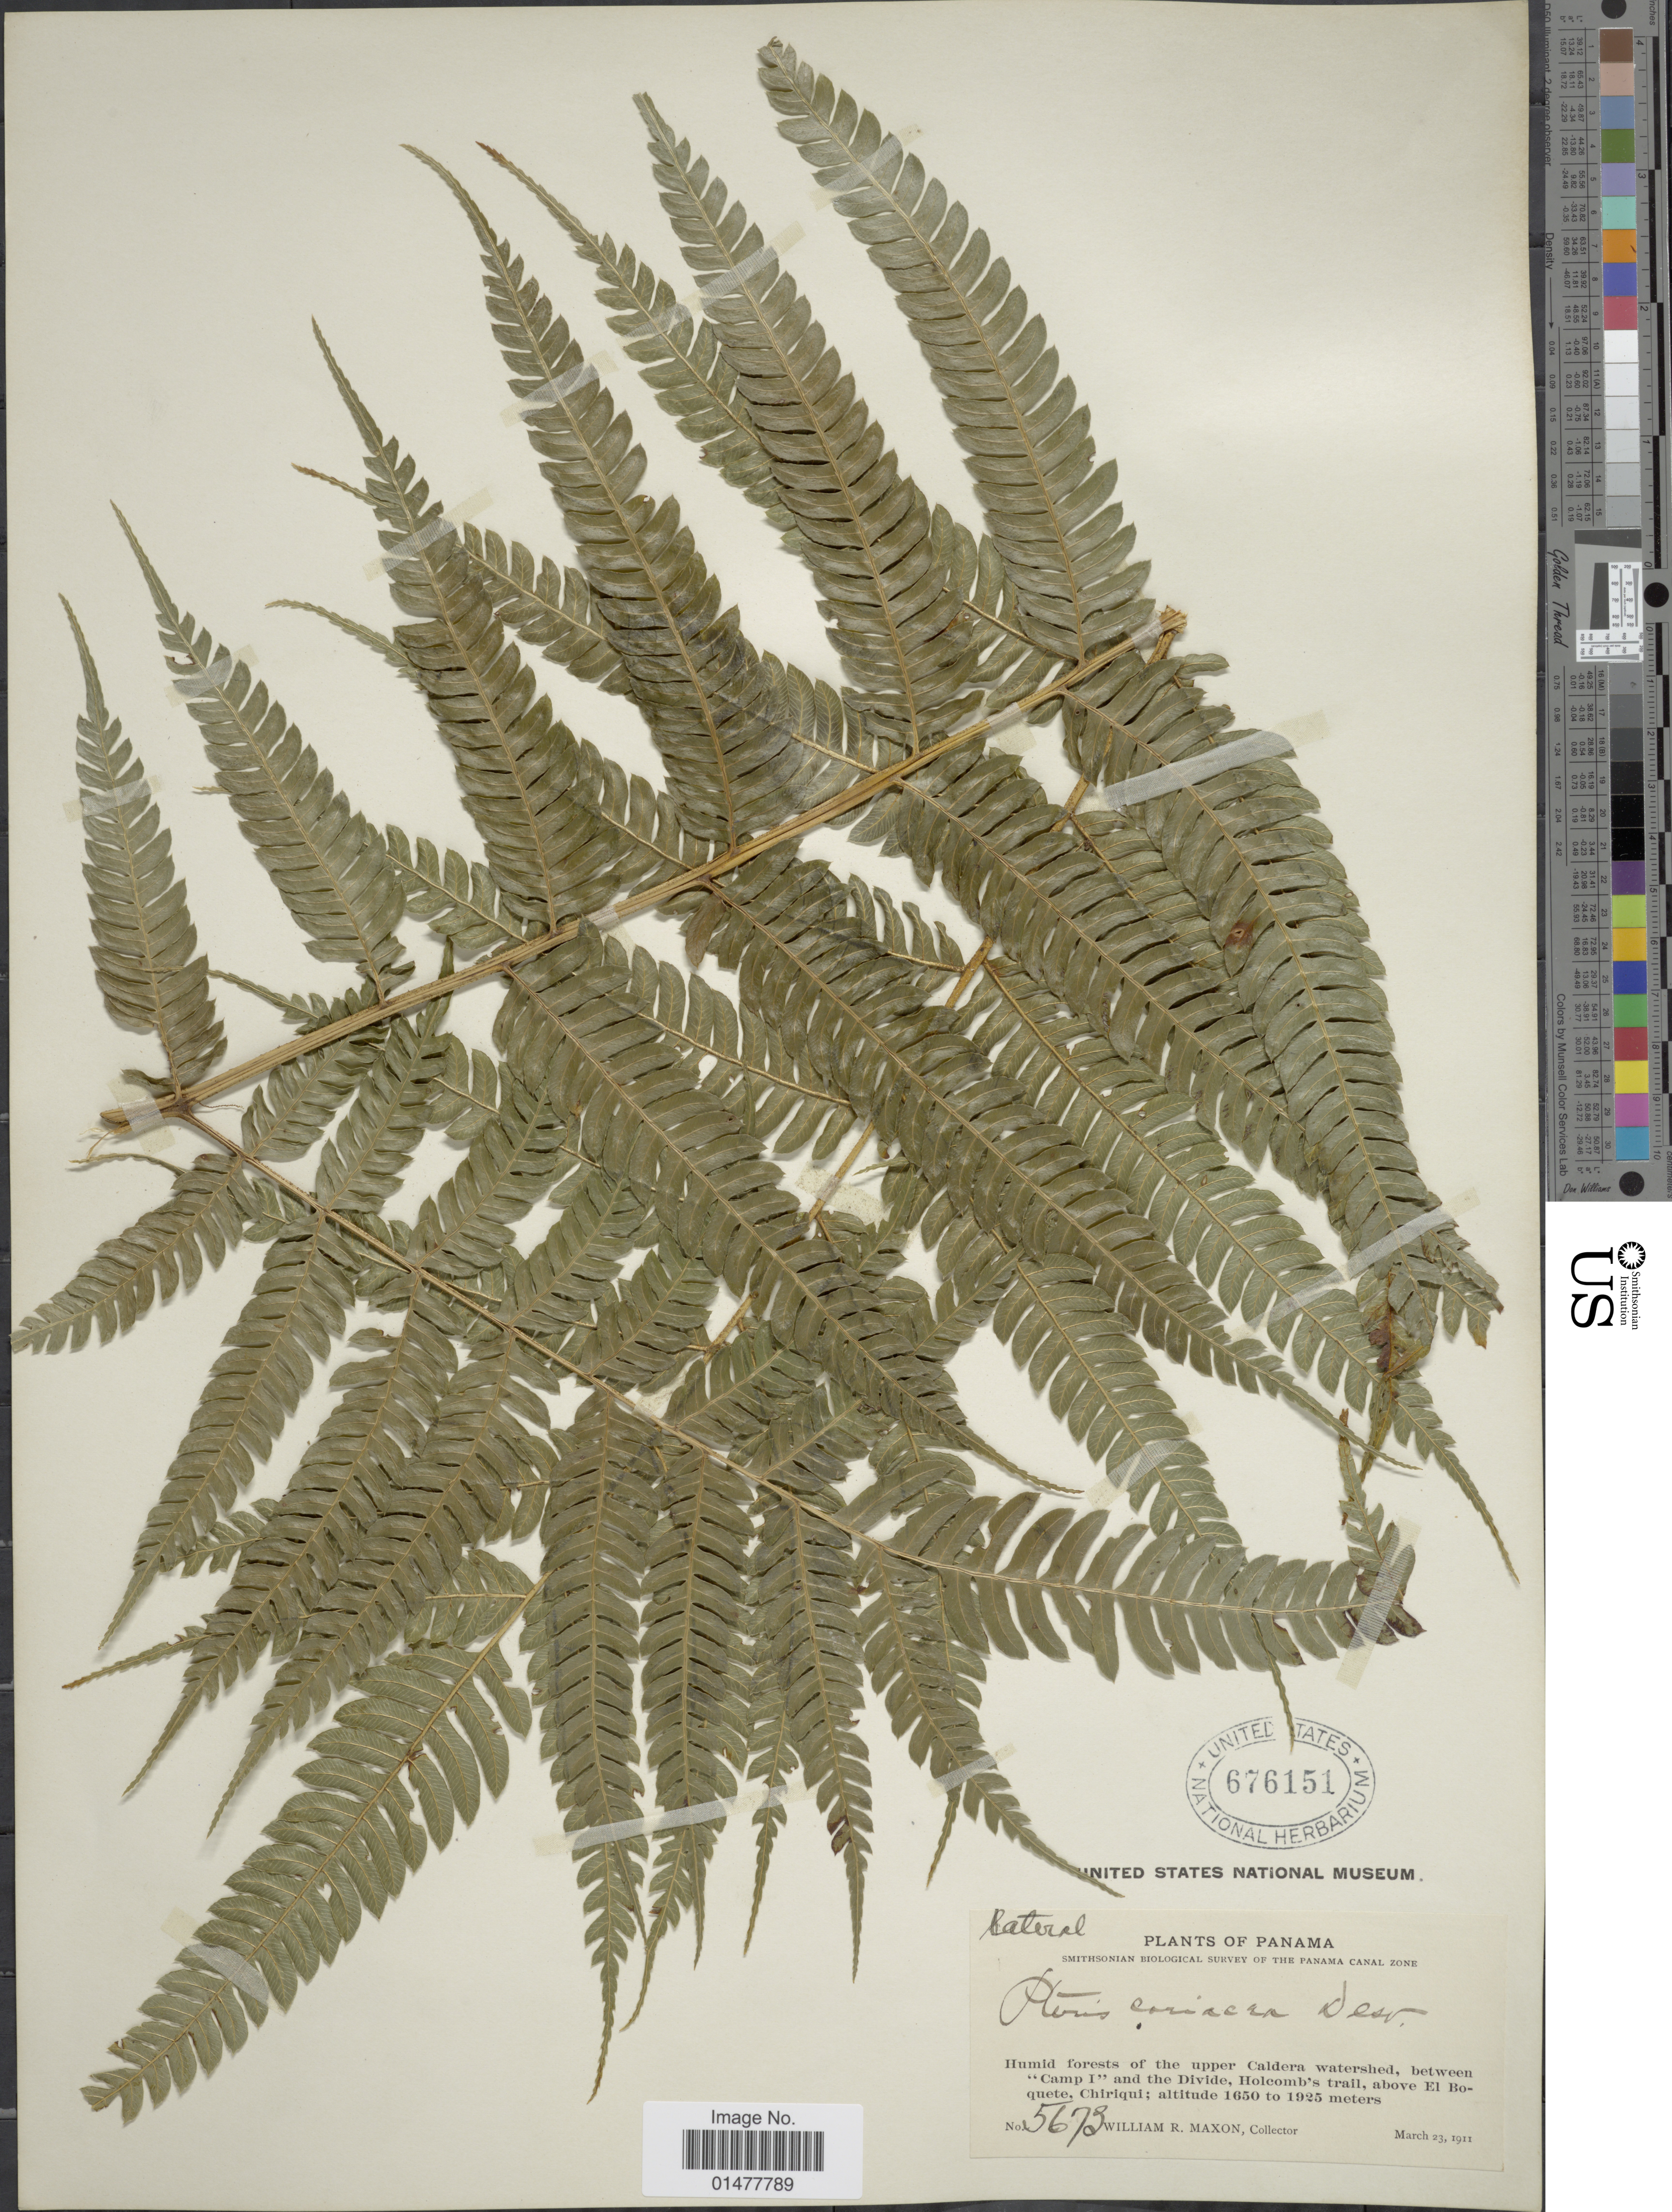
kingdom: Plantae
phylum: Tracheophyta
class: Polypodiopsida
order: Polypodiales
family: Pteridaceae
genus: Pteris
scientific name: Pteris muricatopedata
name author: A.L. Arbeláez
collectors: W. R. Maxon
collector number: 5673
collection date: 1911-03-23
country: Panama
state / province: Chiriqui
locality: Panama Canal Zone, humid forests of the upper Caldera watershed, between "Camp I"and the Divide, Holcomb's trail, above El Boquete.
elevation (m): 1650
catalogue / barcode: US 676151